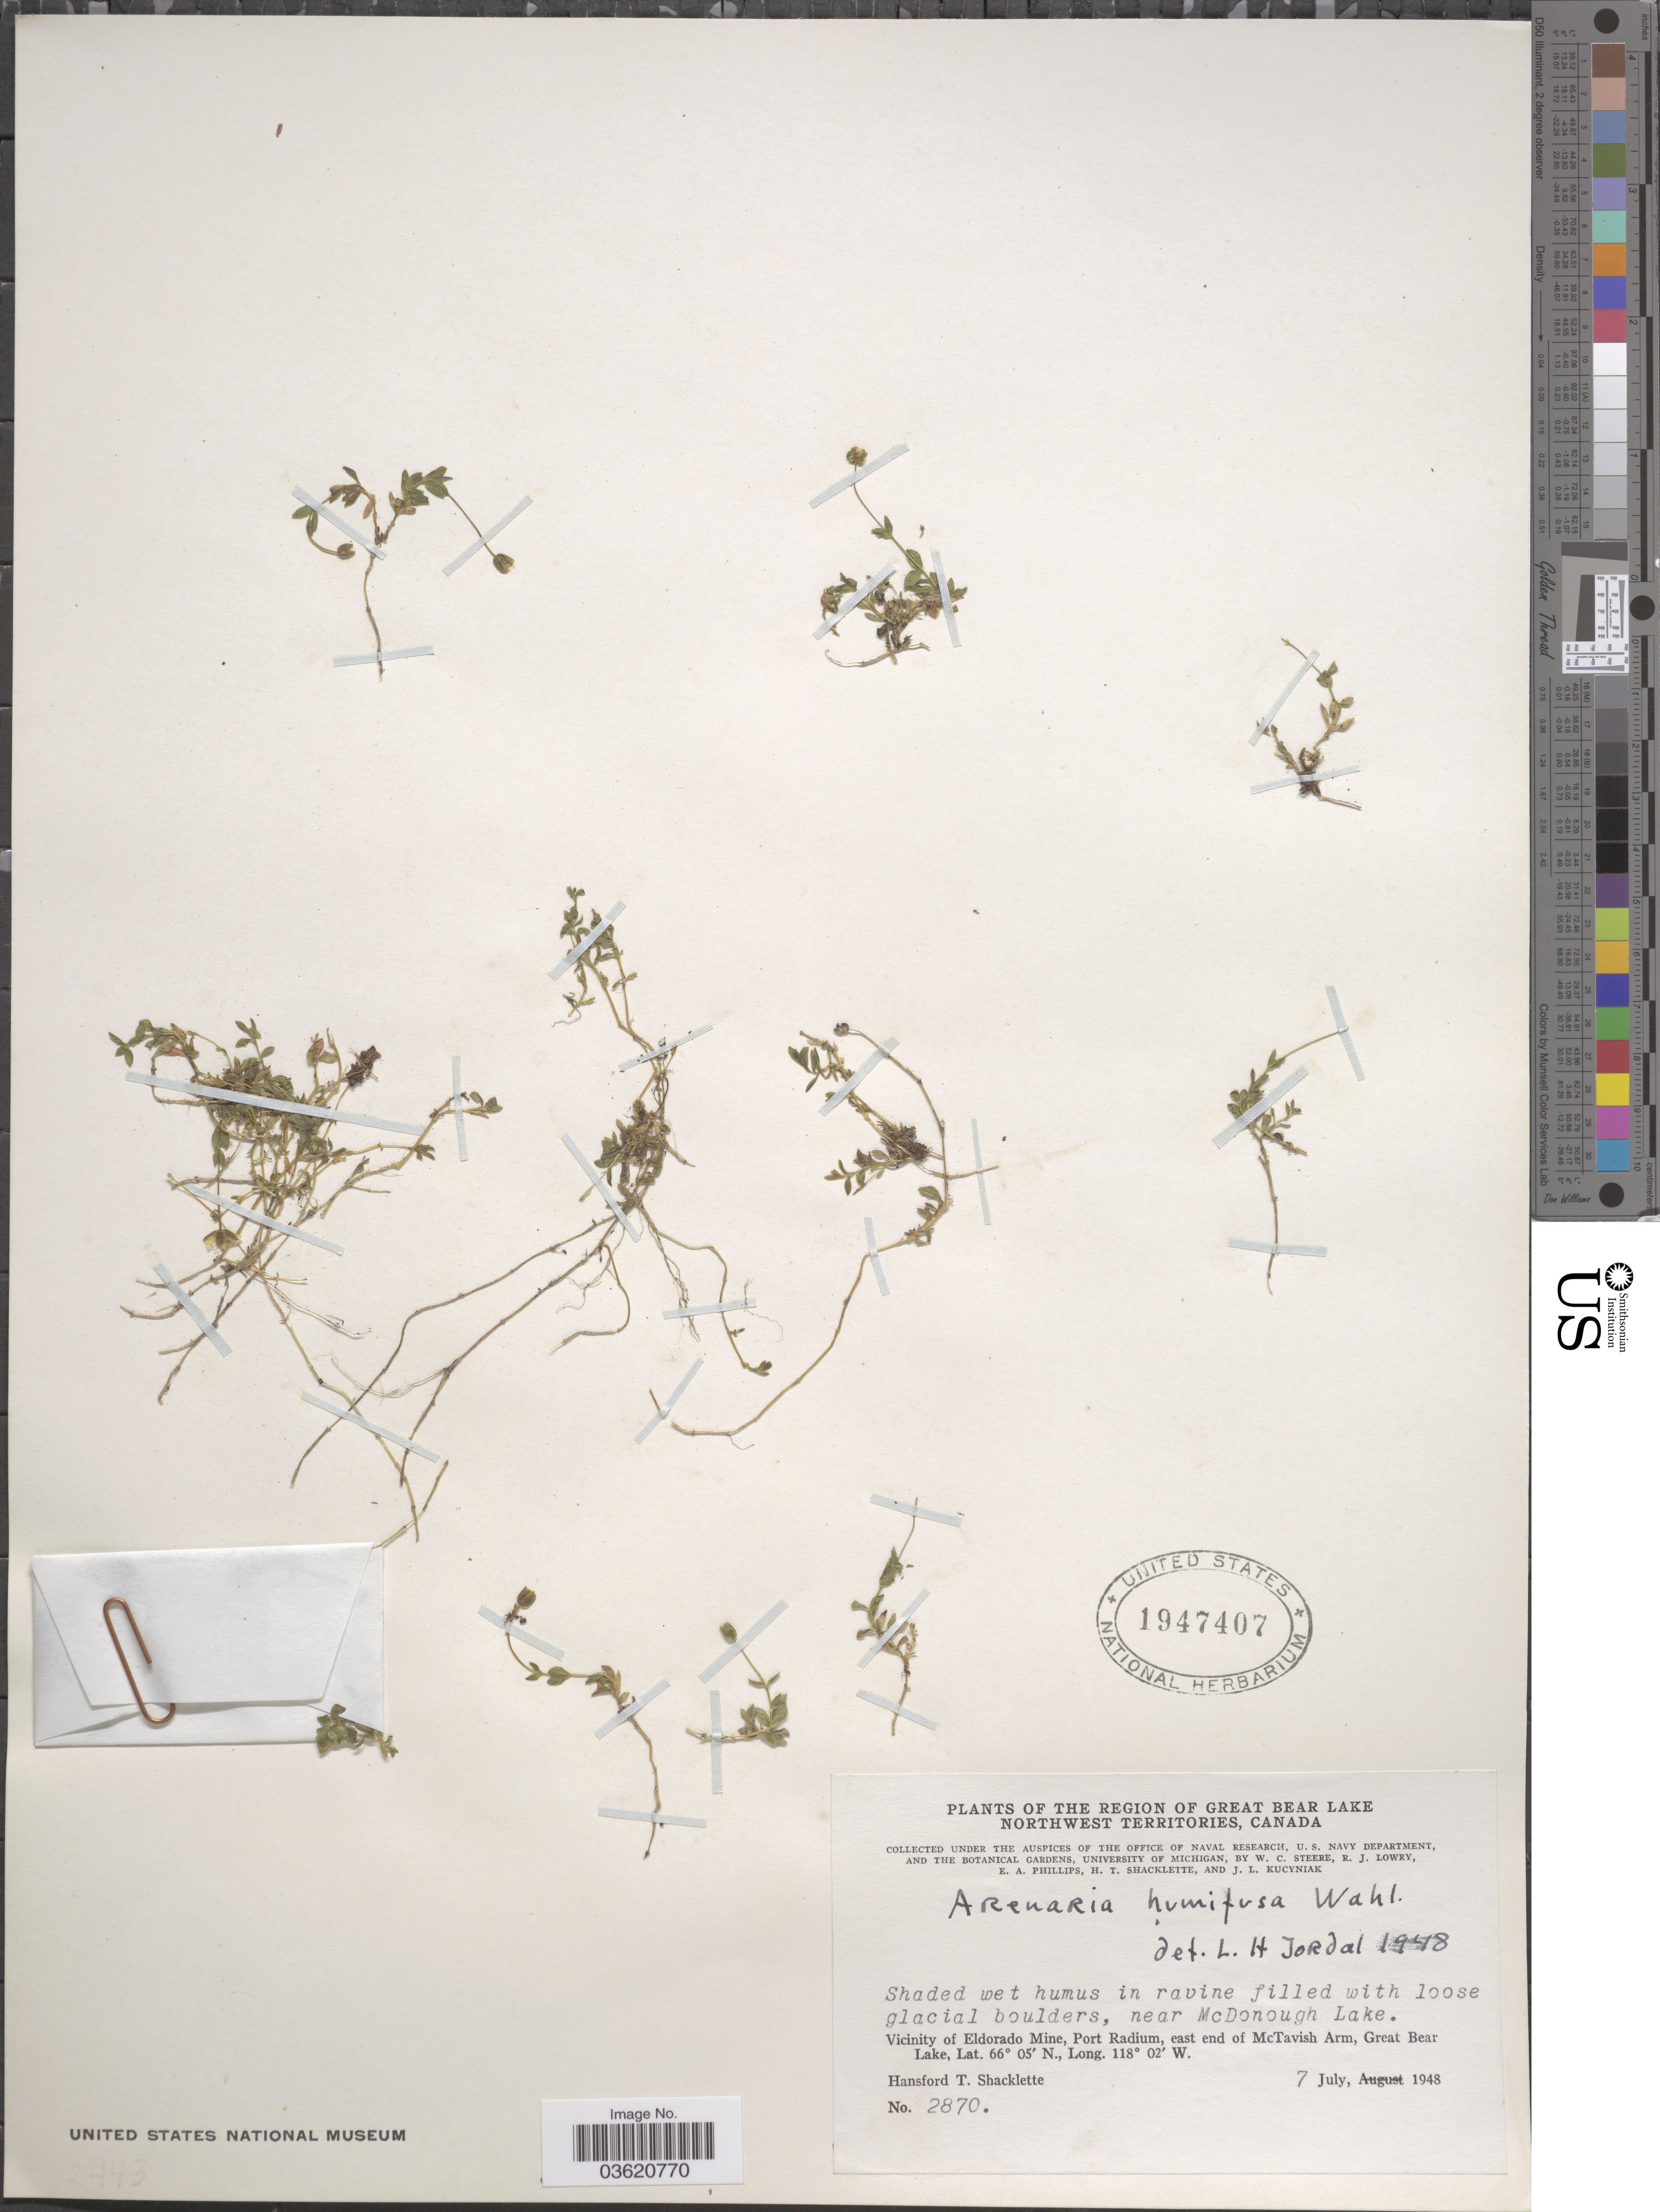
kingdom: Plantae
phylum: Tracheophyta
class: Magnoliopsida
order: Caryophyllales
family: Caryophyllaceae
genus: Arenaria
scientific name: Arenaria humifusa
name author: Wahlenb.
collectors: W. C. Steere, R. Lowry, E. Phillips, H. Shacklette & J. Kucyniak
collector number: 2870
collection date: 1948-07-07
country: Canada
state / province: Northwest Territories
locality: The Region of Great Bear Lake. Near McDonough Lake. Vicinity of Eldorado Mine, Port Radium, east end of McTavish Arm, Great Bear Lake.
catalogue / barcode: US 1947407